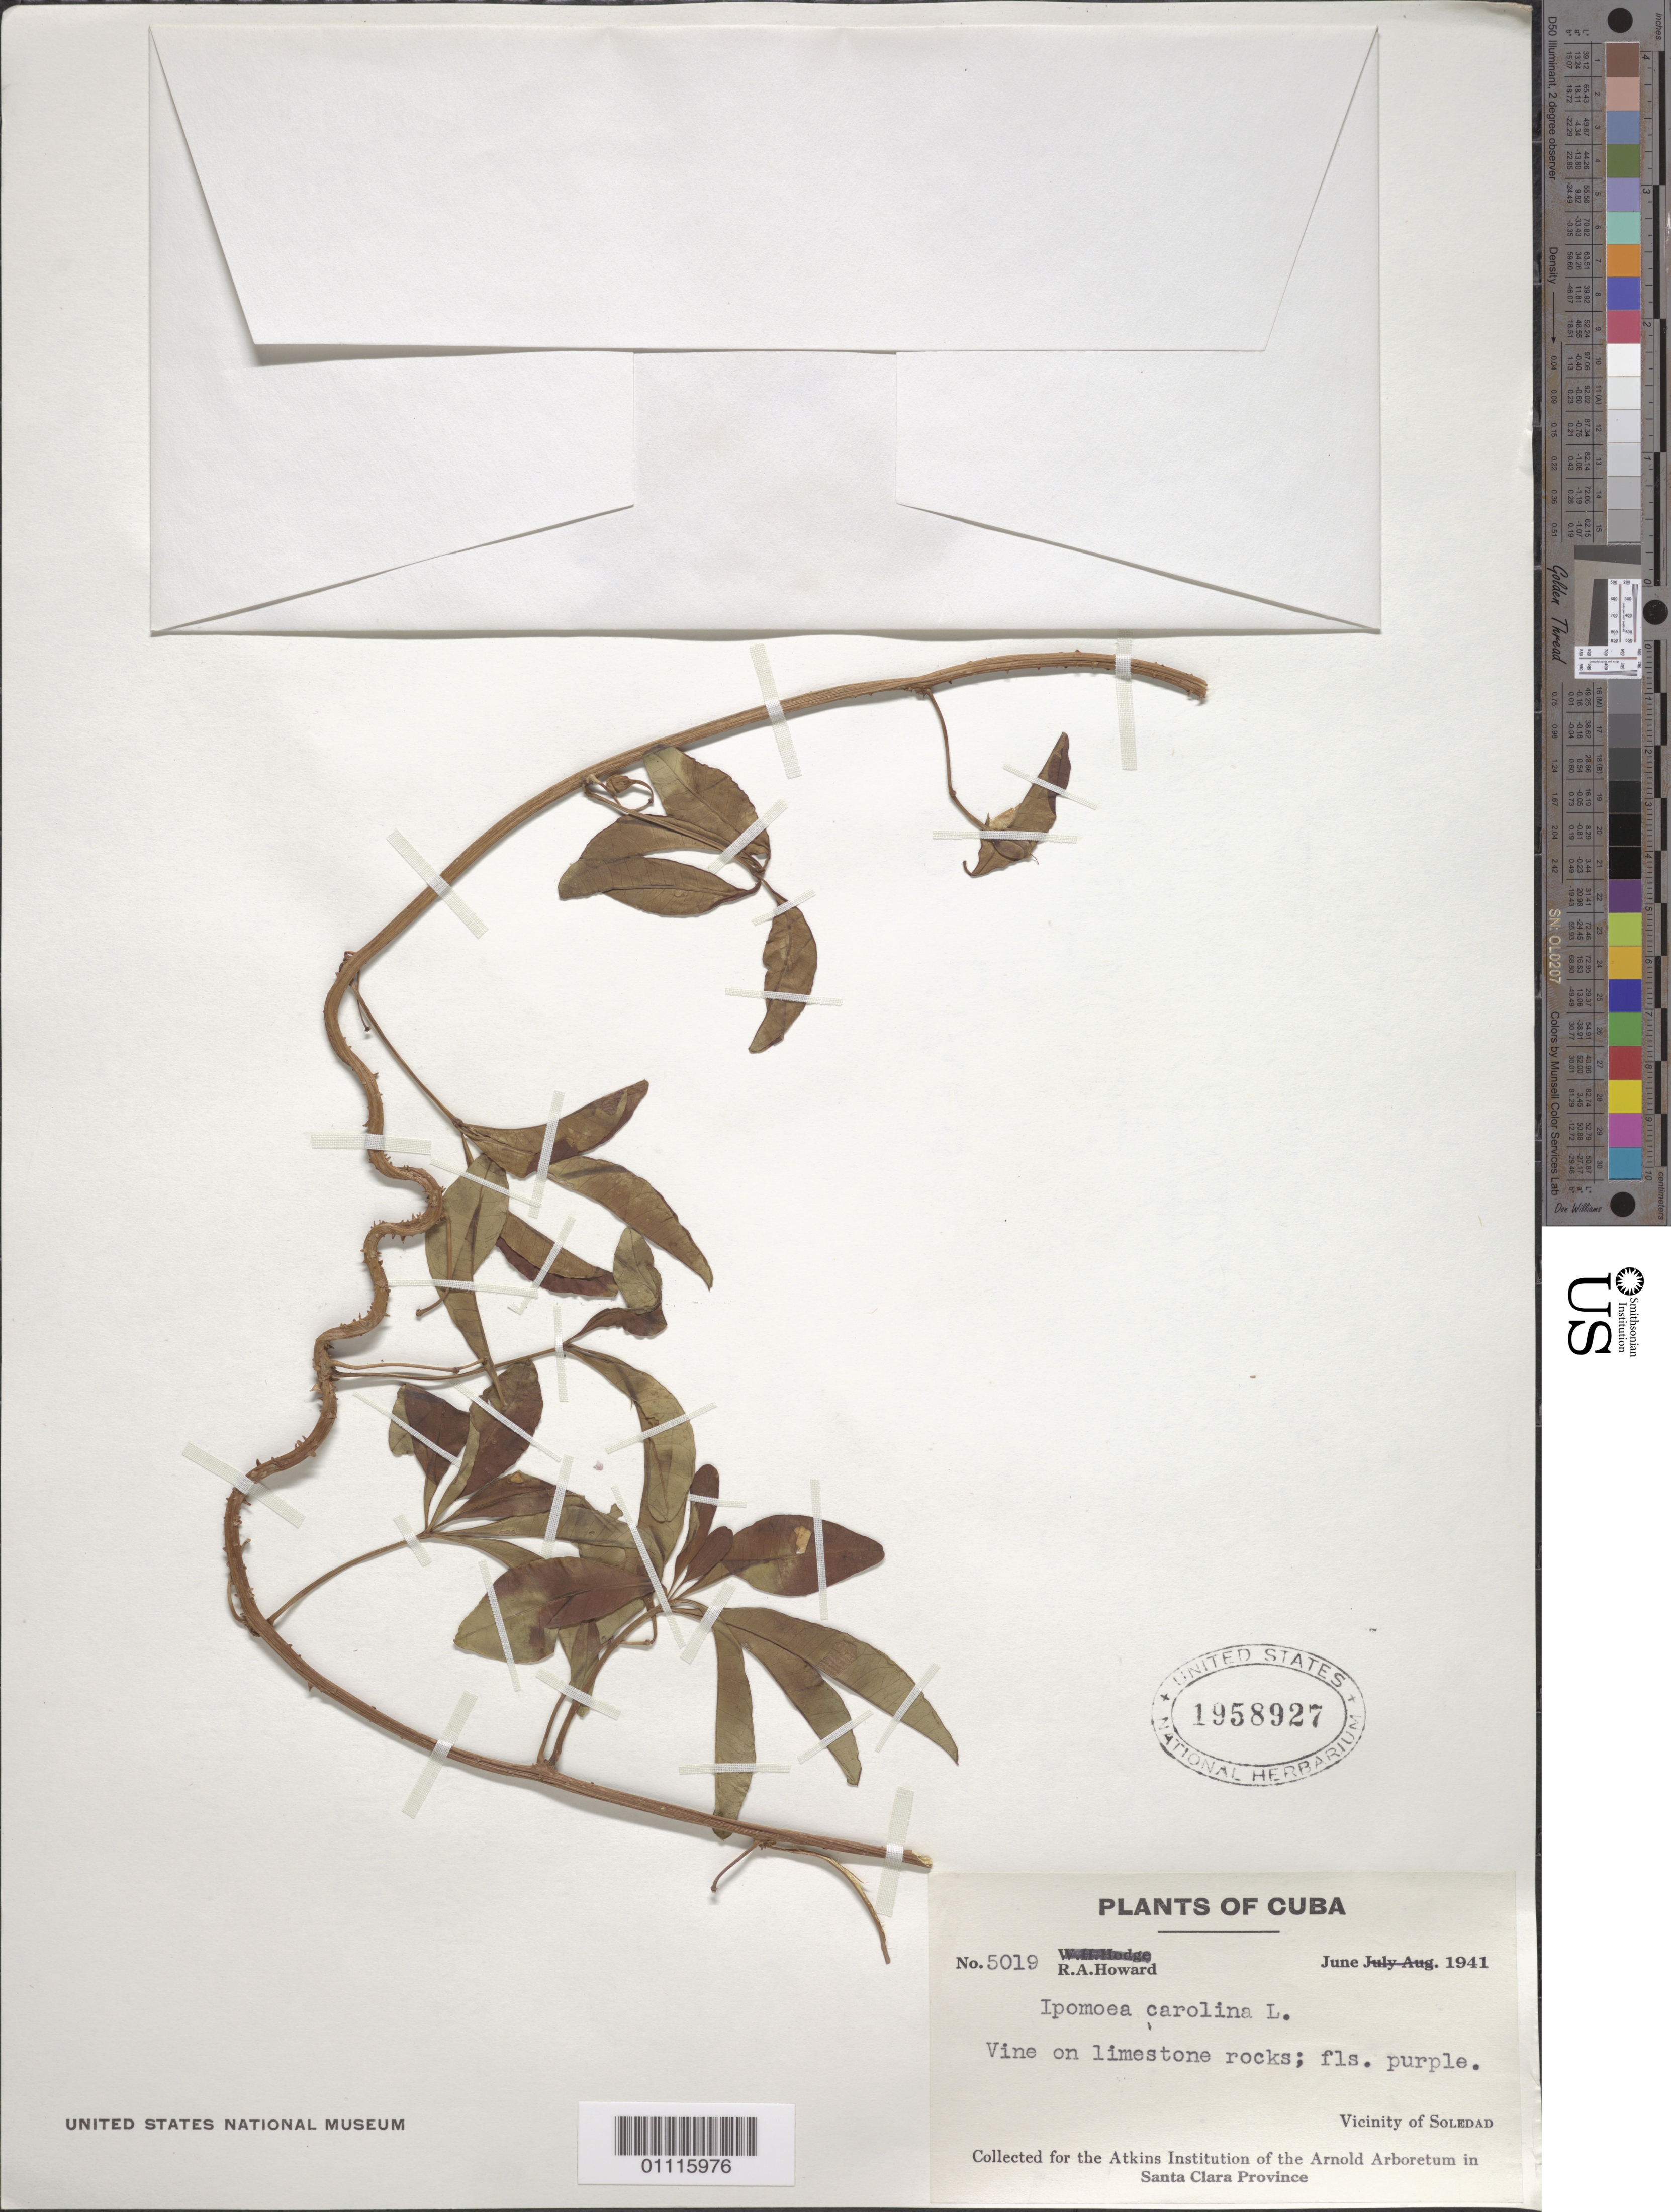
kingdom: Plantae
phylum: Tracheophyta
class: Magnoliopsida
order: Solanales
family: Convolvulaceae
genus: Ipomoea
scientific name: Ipomoea carolina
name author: L.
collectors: R. A. Howard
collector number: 5019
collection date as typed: Jun 1941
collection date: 1941-06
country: Cuba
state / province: Cienfuegos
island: Cuba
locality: Vicinity of Soledad Vine on limestone rocks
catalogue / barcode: US 1958927